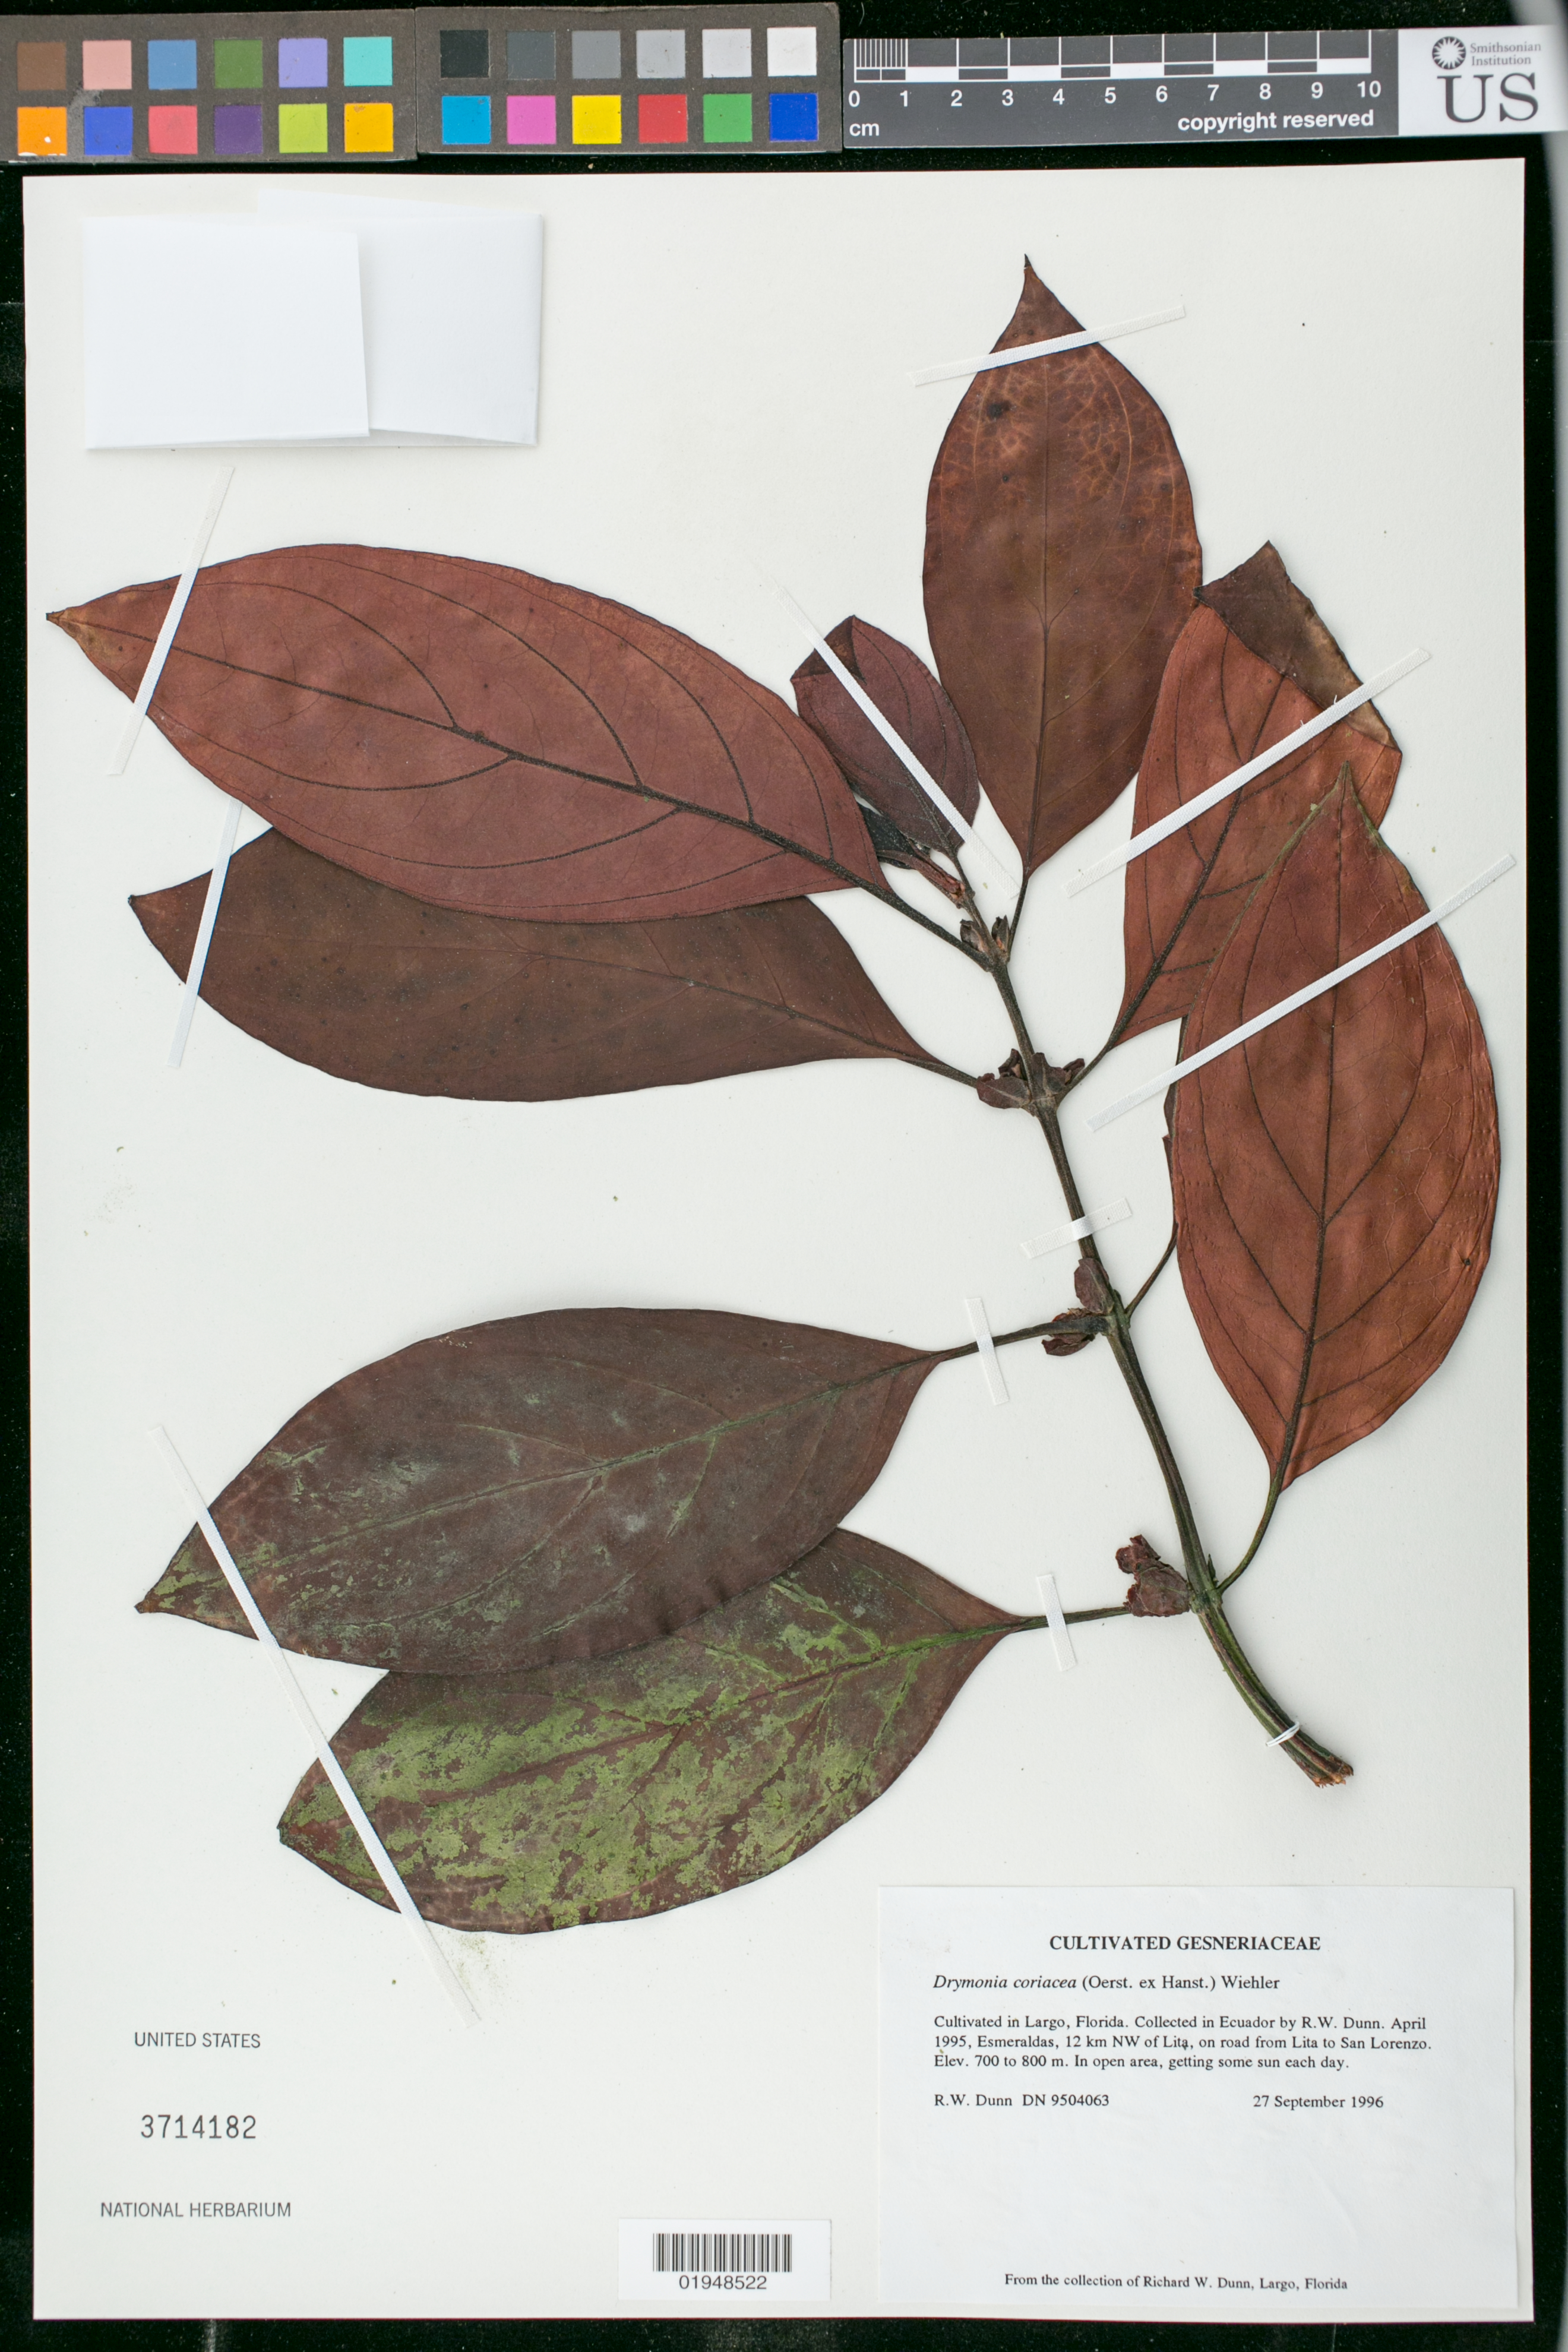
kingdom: Plantae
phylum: Tracheophyta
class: Magnoliopsida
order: Lamiales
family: Gesneriaceae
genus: Drymonia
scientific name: Drymonia coriacea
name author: (Oerst. ex Hanst.) Wiehler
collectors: R. Dunn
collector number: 9504063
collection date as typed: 27 Sep 1996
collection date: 1996-09-27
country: United States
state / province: Florida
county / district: Pinellas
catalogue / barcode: US 3714182